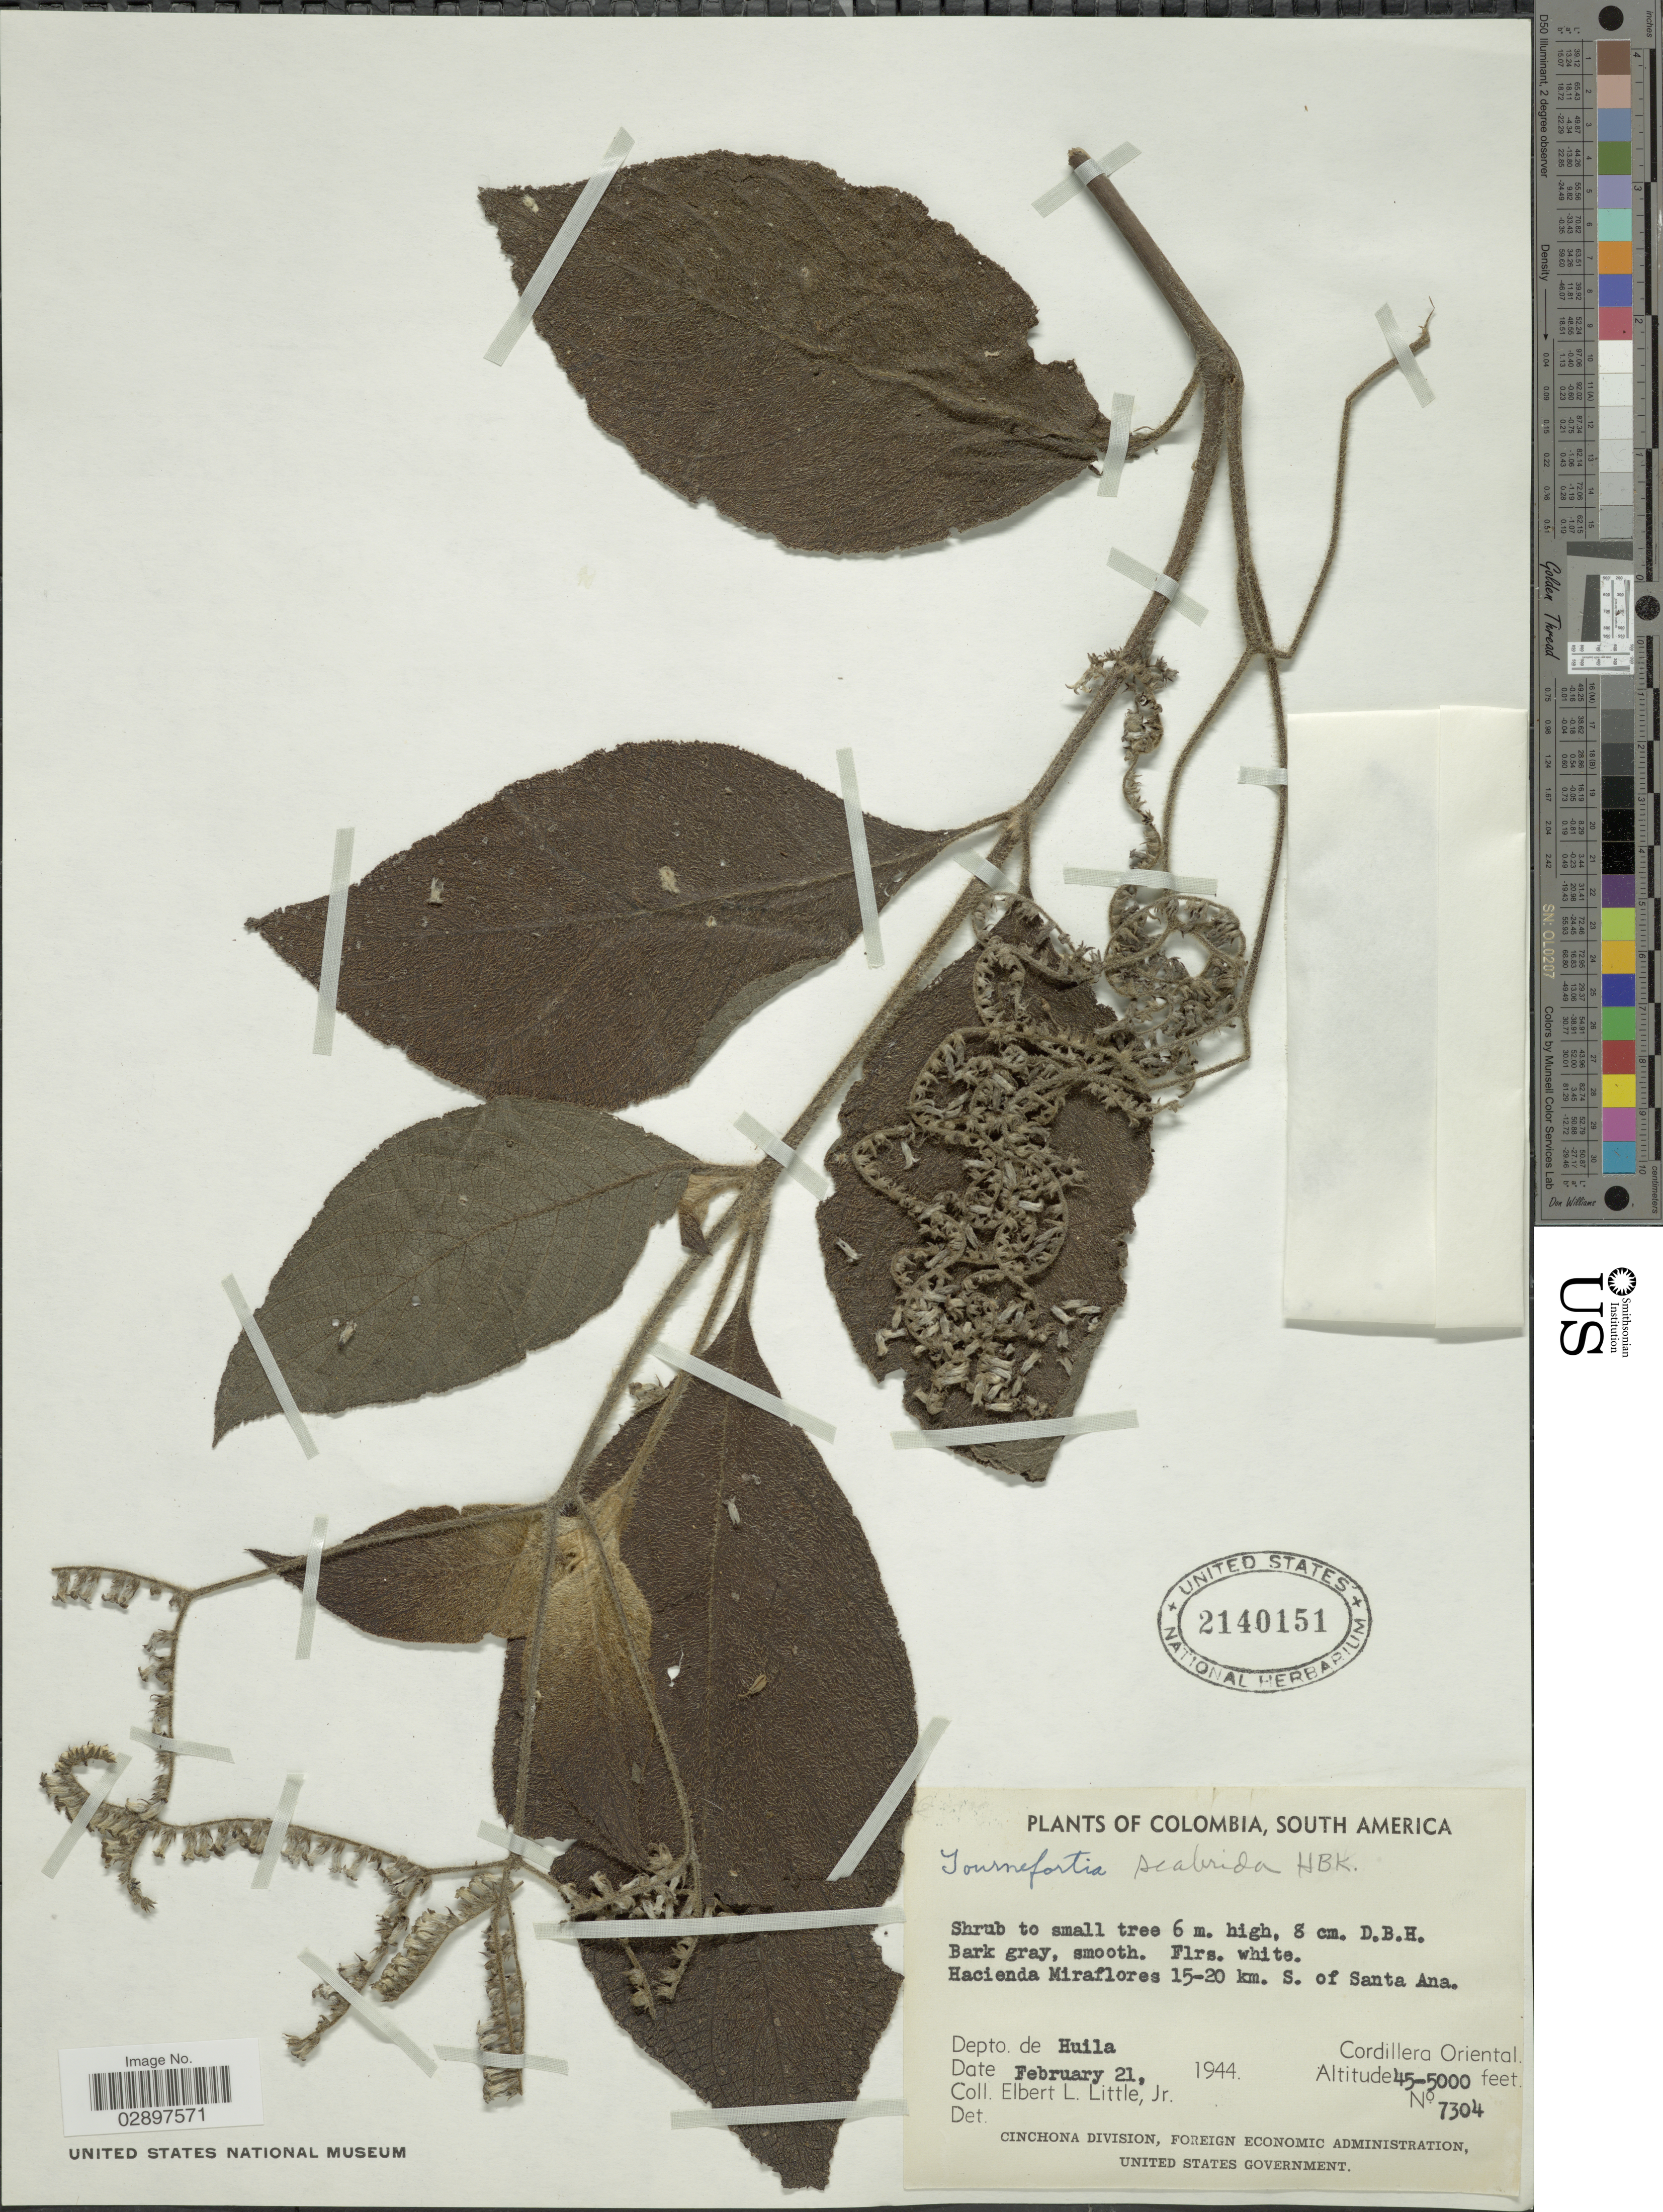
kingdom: Plantae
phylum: Tracheophyta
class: Magnoliopsida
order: Boraginales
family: Heliotropiaceae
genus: Tournefortia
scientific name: Tournefortia scabrida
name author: Kunth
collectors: E. L. Little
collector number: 7304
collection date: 1944-02-21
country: Colombia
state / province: Huila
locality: Hacienda Miraflores 15-20 km. S. of Santa Ana. Depto. de Huila. Cordillera Oriental.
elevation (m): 1372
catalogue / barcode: US 2140151